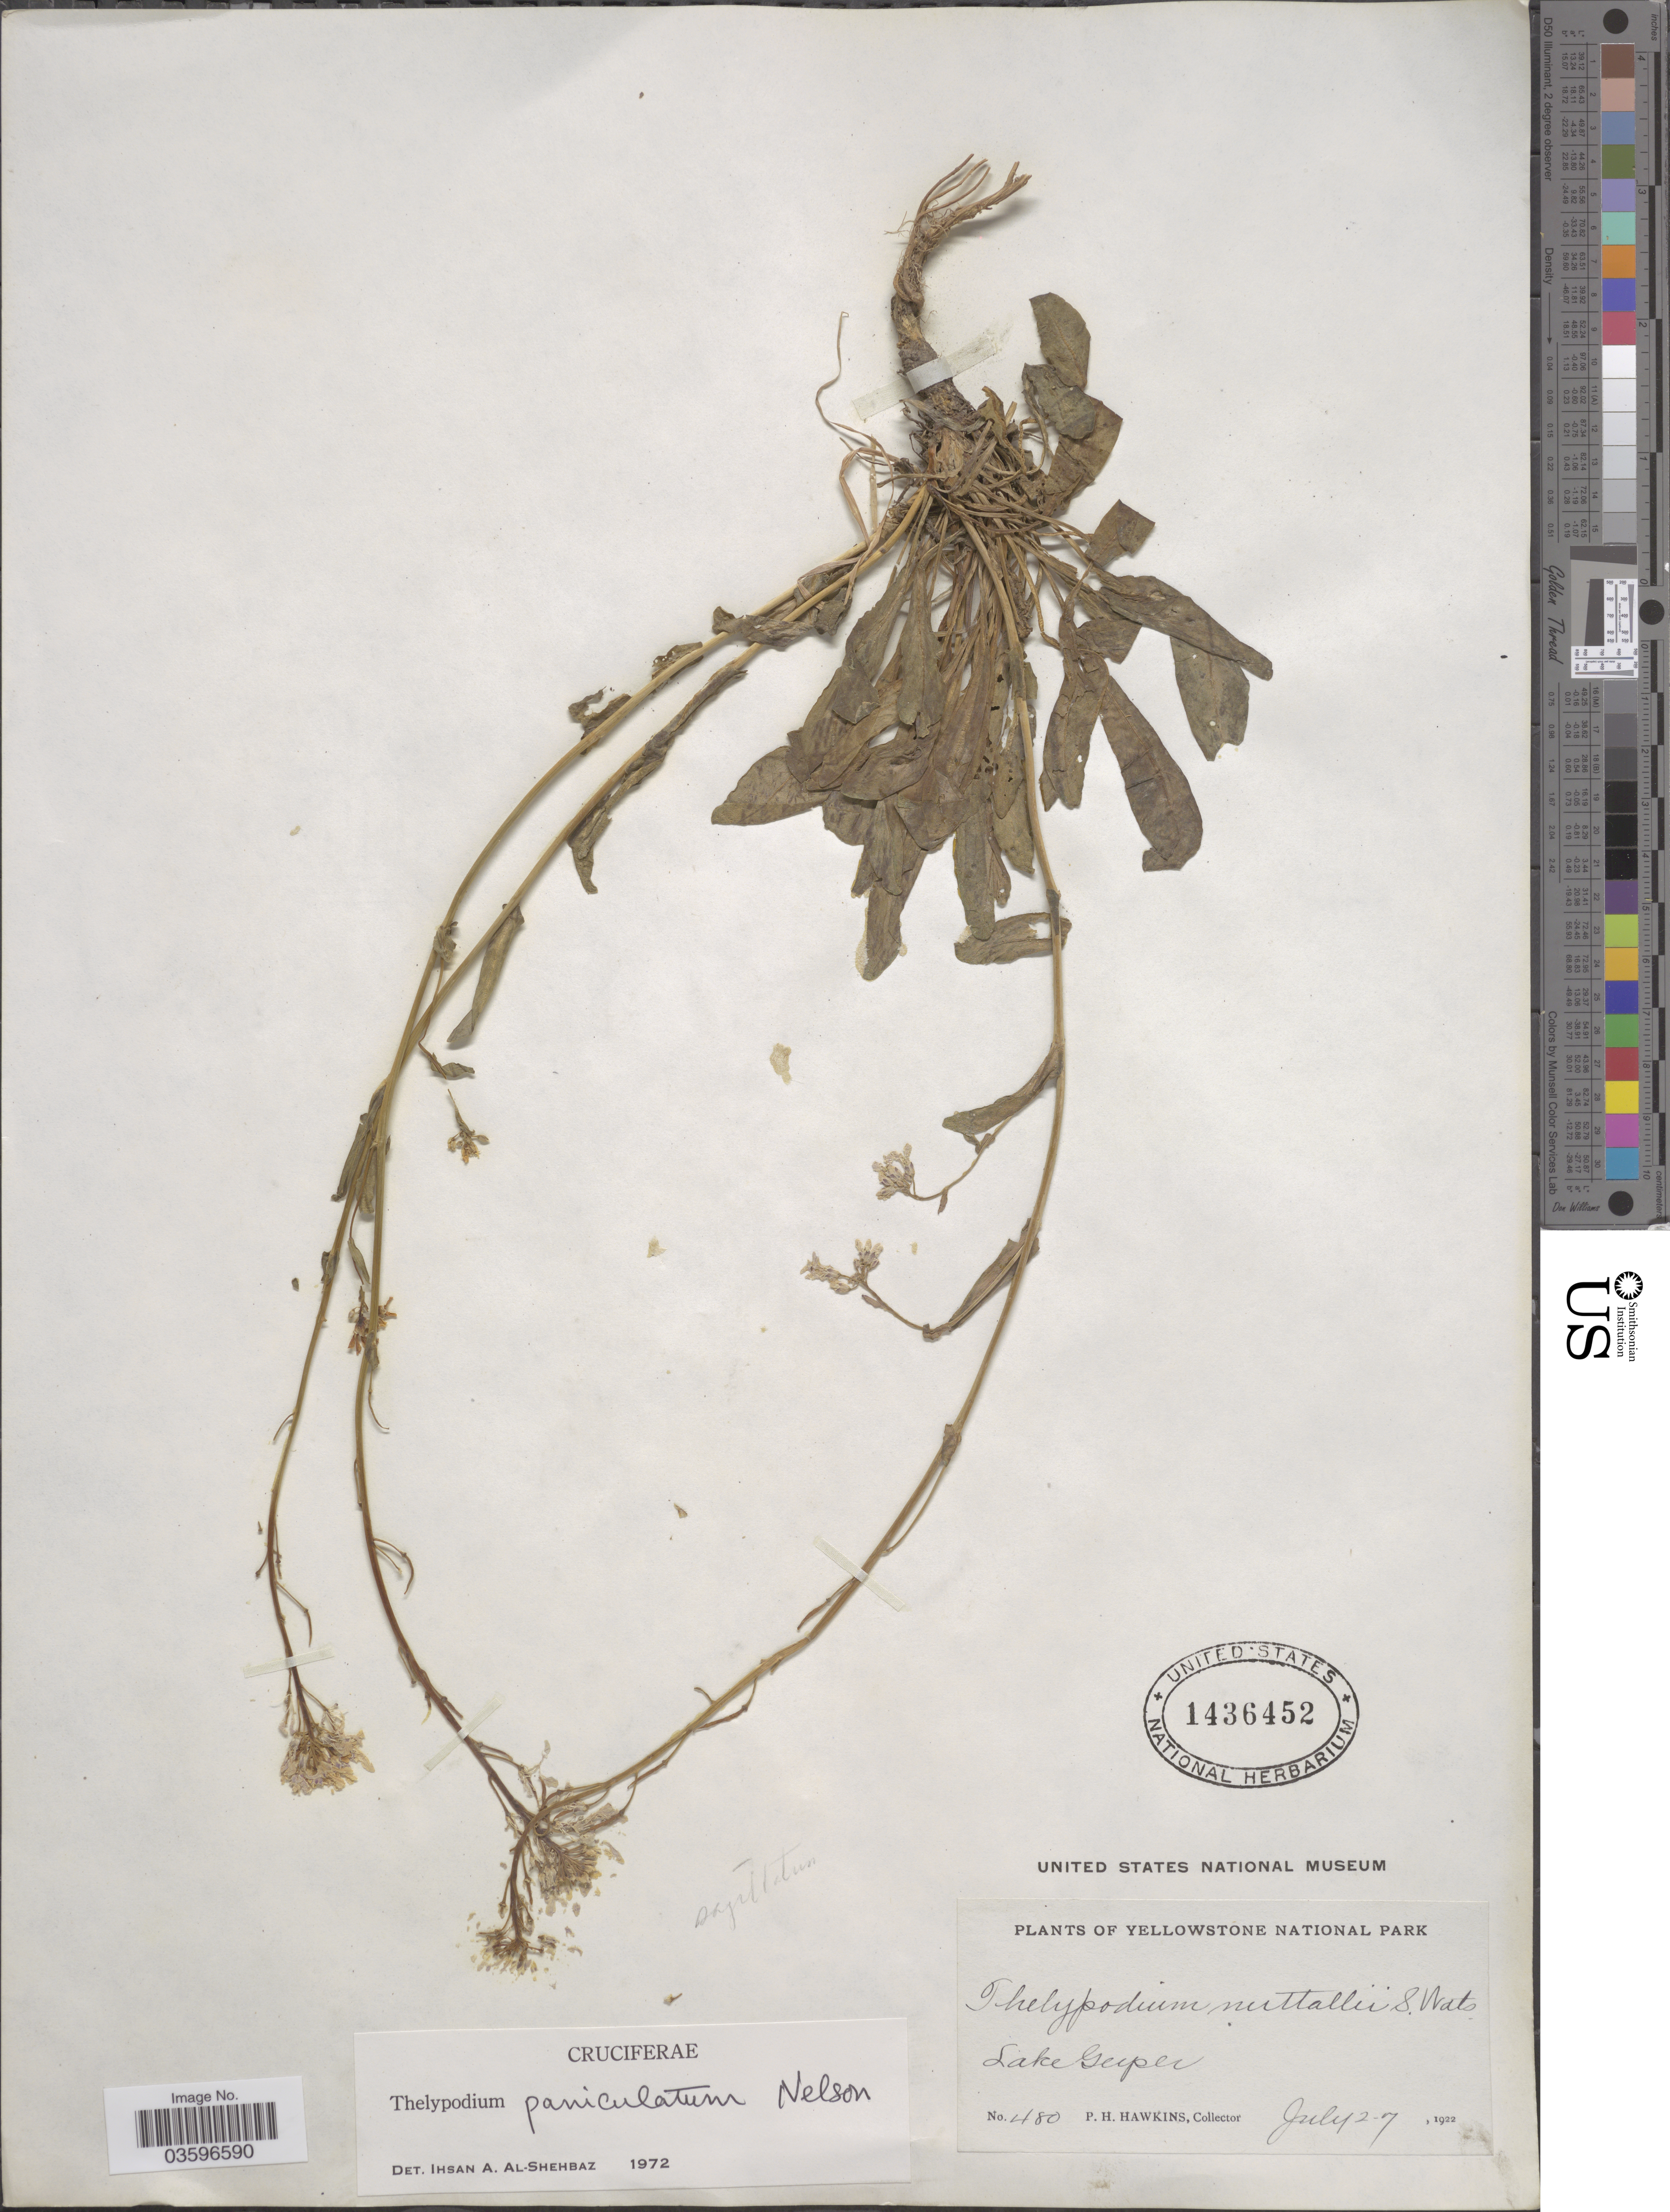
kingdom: Plantae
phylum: Tracheophyta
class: Magnoliopsida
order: Brassicales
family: Brassicaceae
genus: Thelypodium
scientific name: Thelypodium paniculatum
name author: A. Nelson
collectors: P. Hawkins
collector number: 480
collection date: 1922-07-02/1922-07-07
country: United States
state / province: Wyoming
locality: Yellowstone National Park. Lake Geyser.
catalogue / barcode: US 1436452